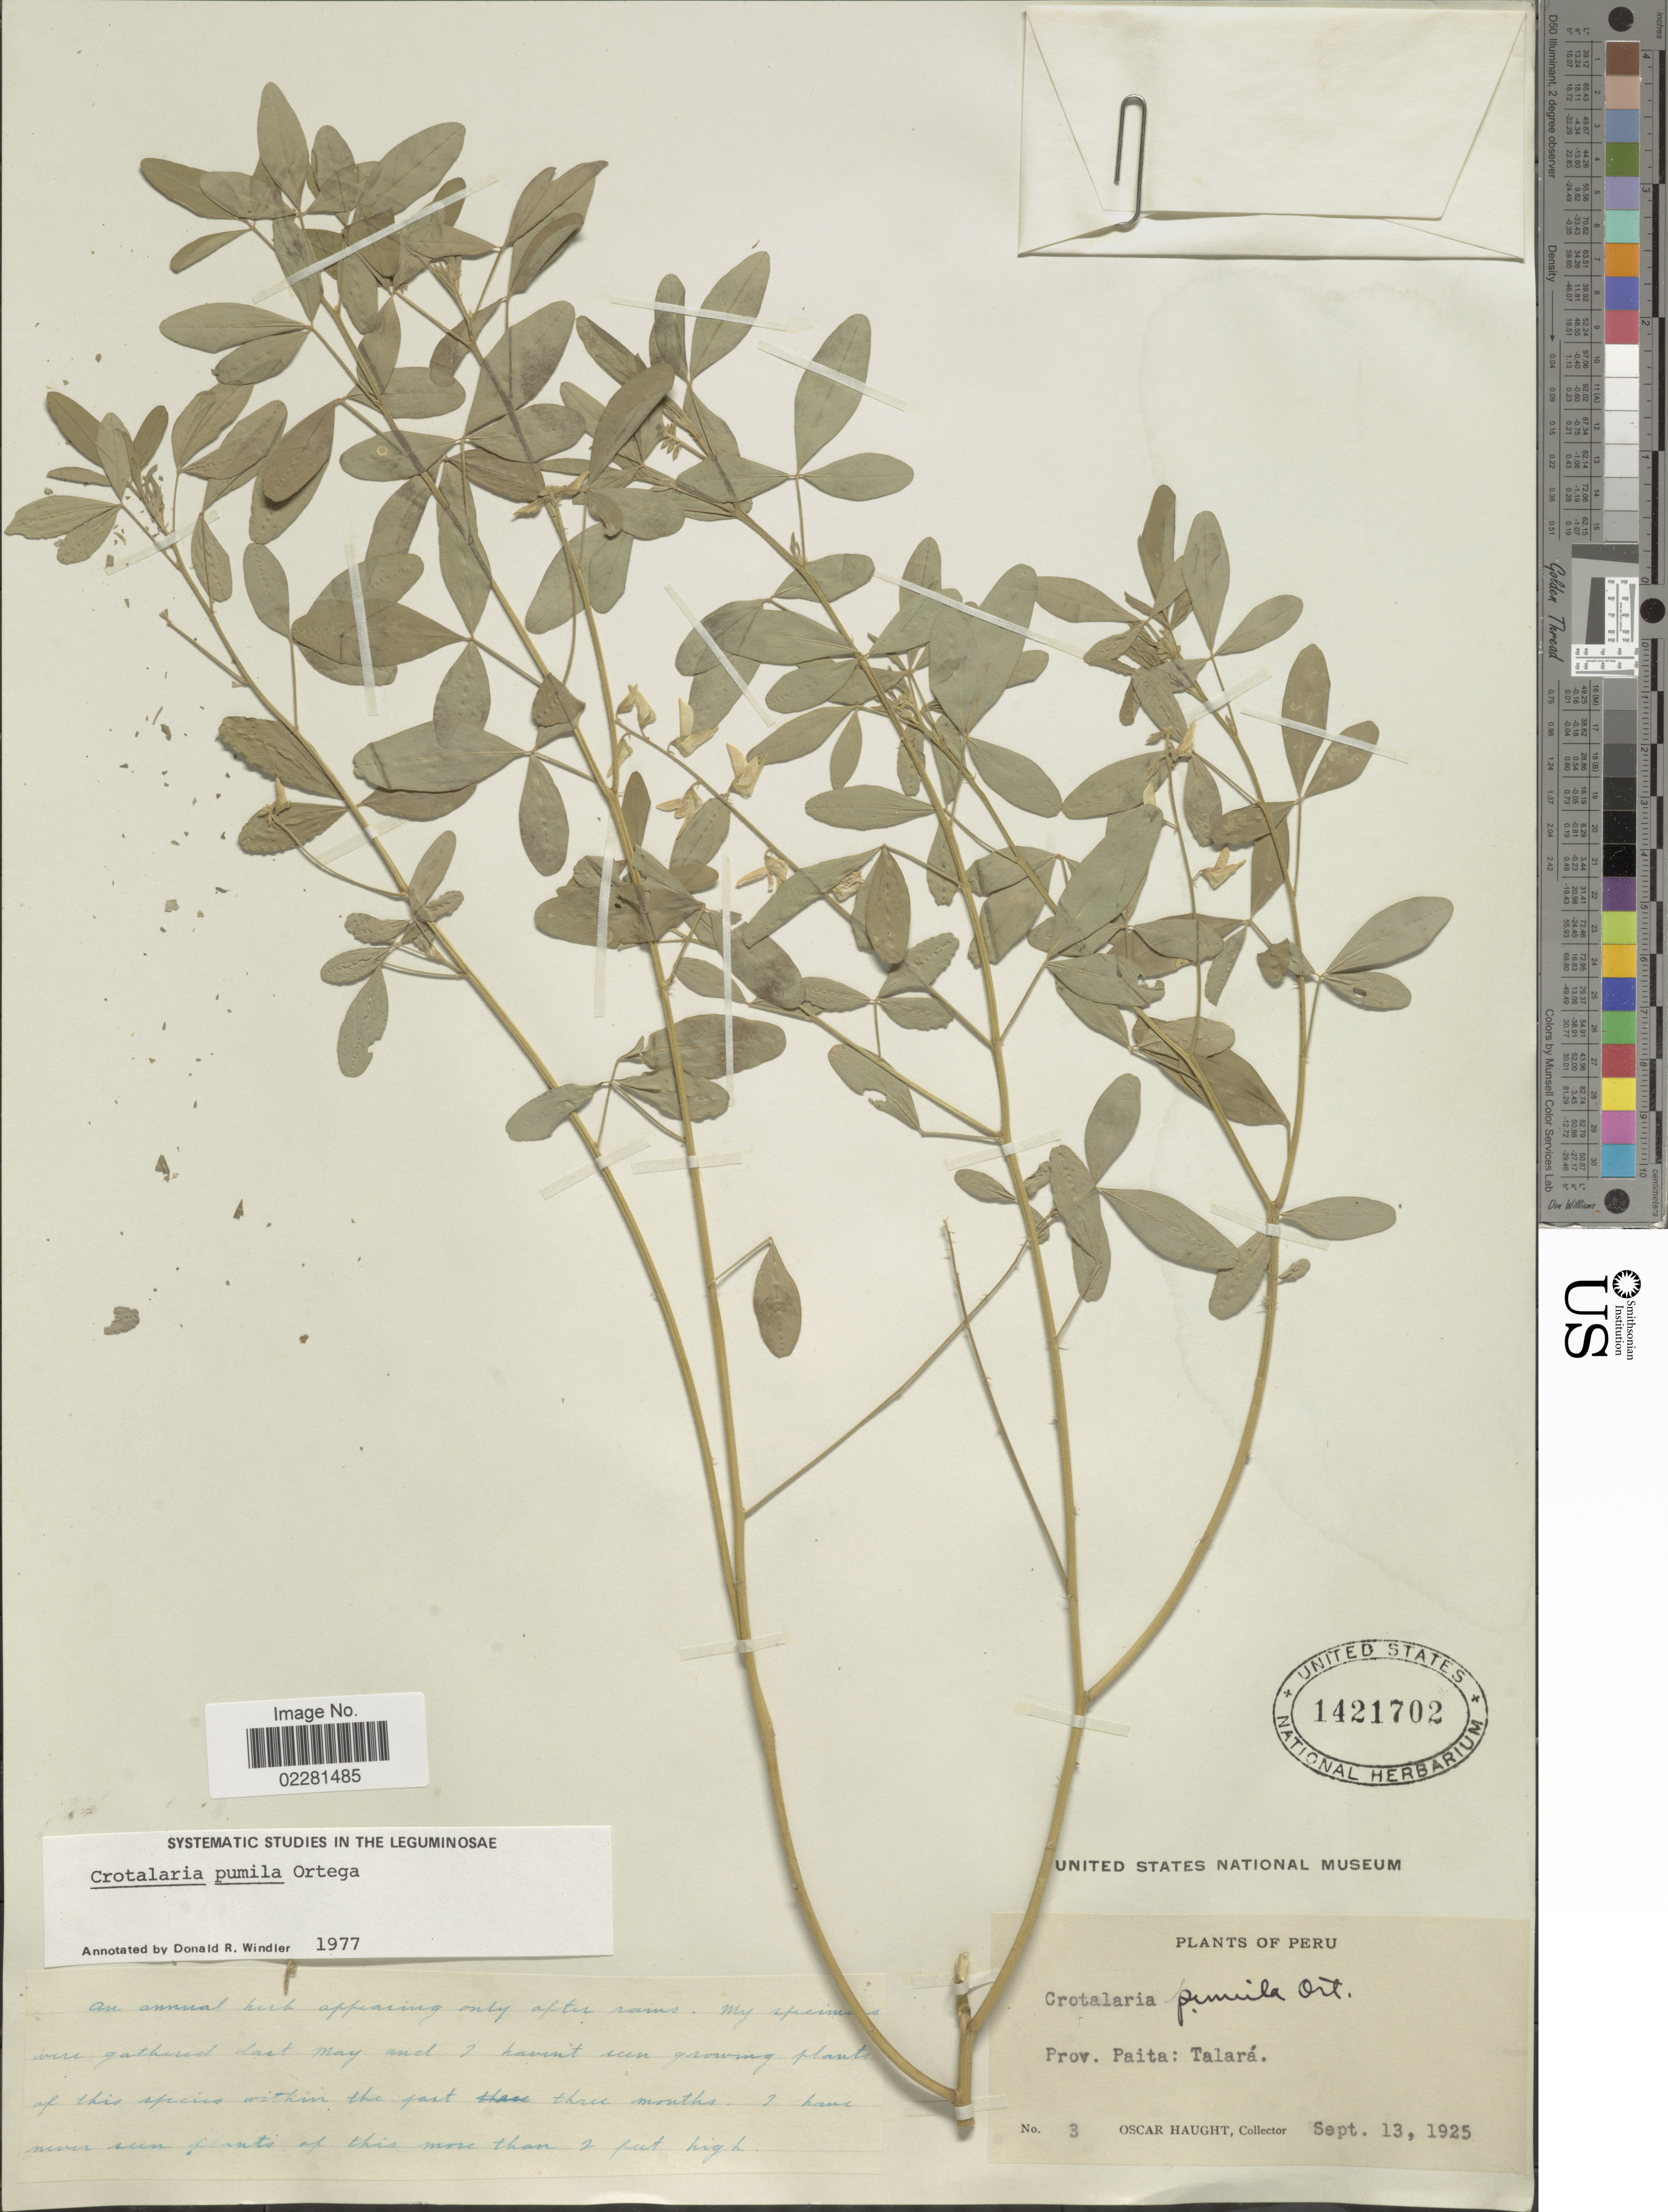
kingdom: Plantae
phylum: Tracheophyta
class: Magnoliopsida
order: Fabales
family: Fabaceae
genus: Crotalaria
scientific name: Crotalaria pumila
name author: Ortega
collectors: O. Haught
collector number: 3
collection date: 1925-09-13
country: Peru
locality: Prov. Paita, Talara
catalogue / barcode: US 1421702